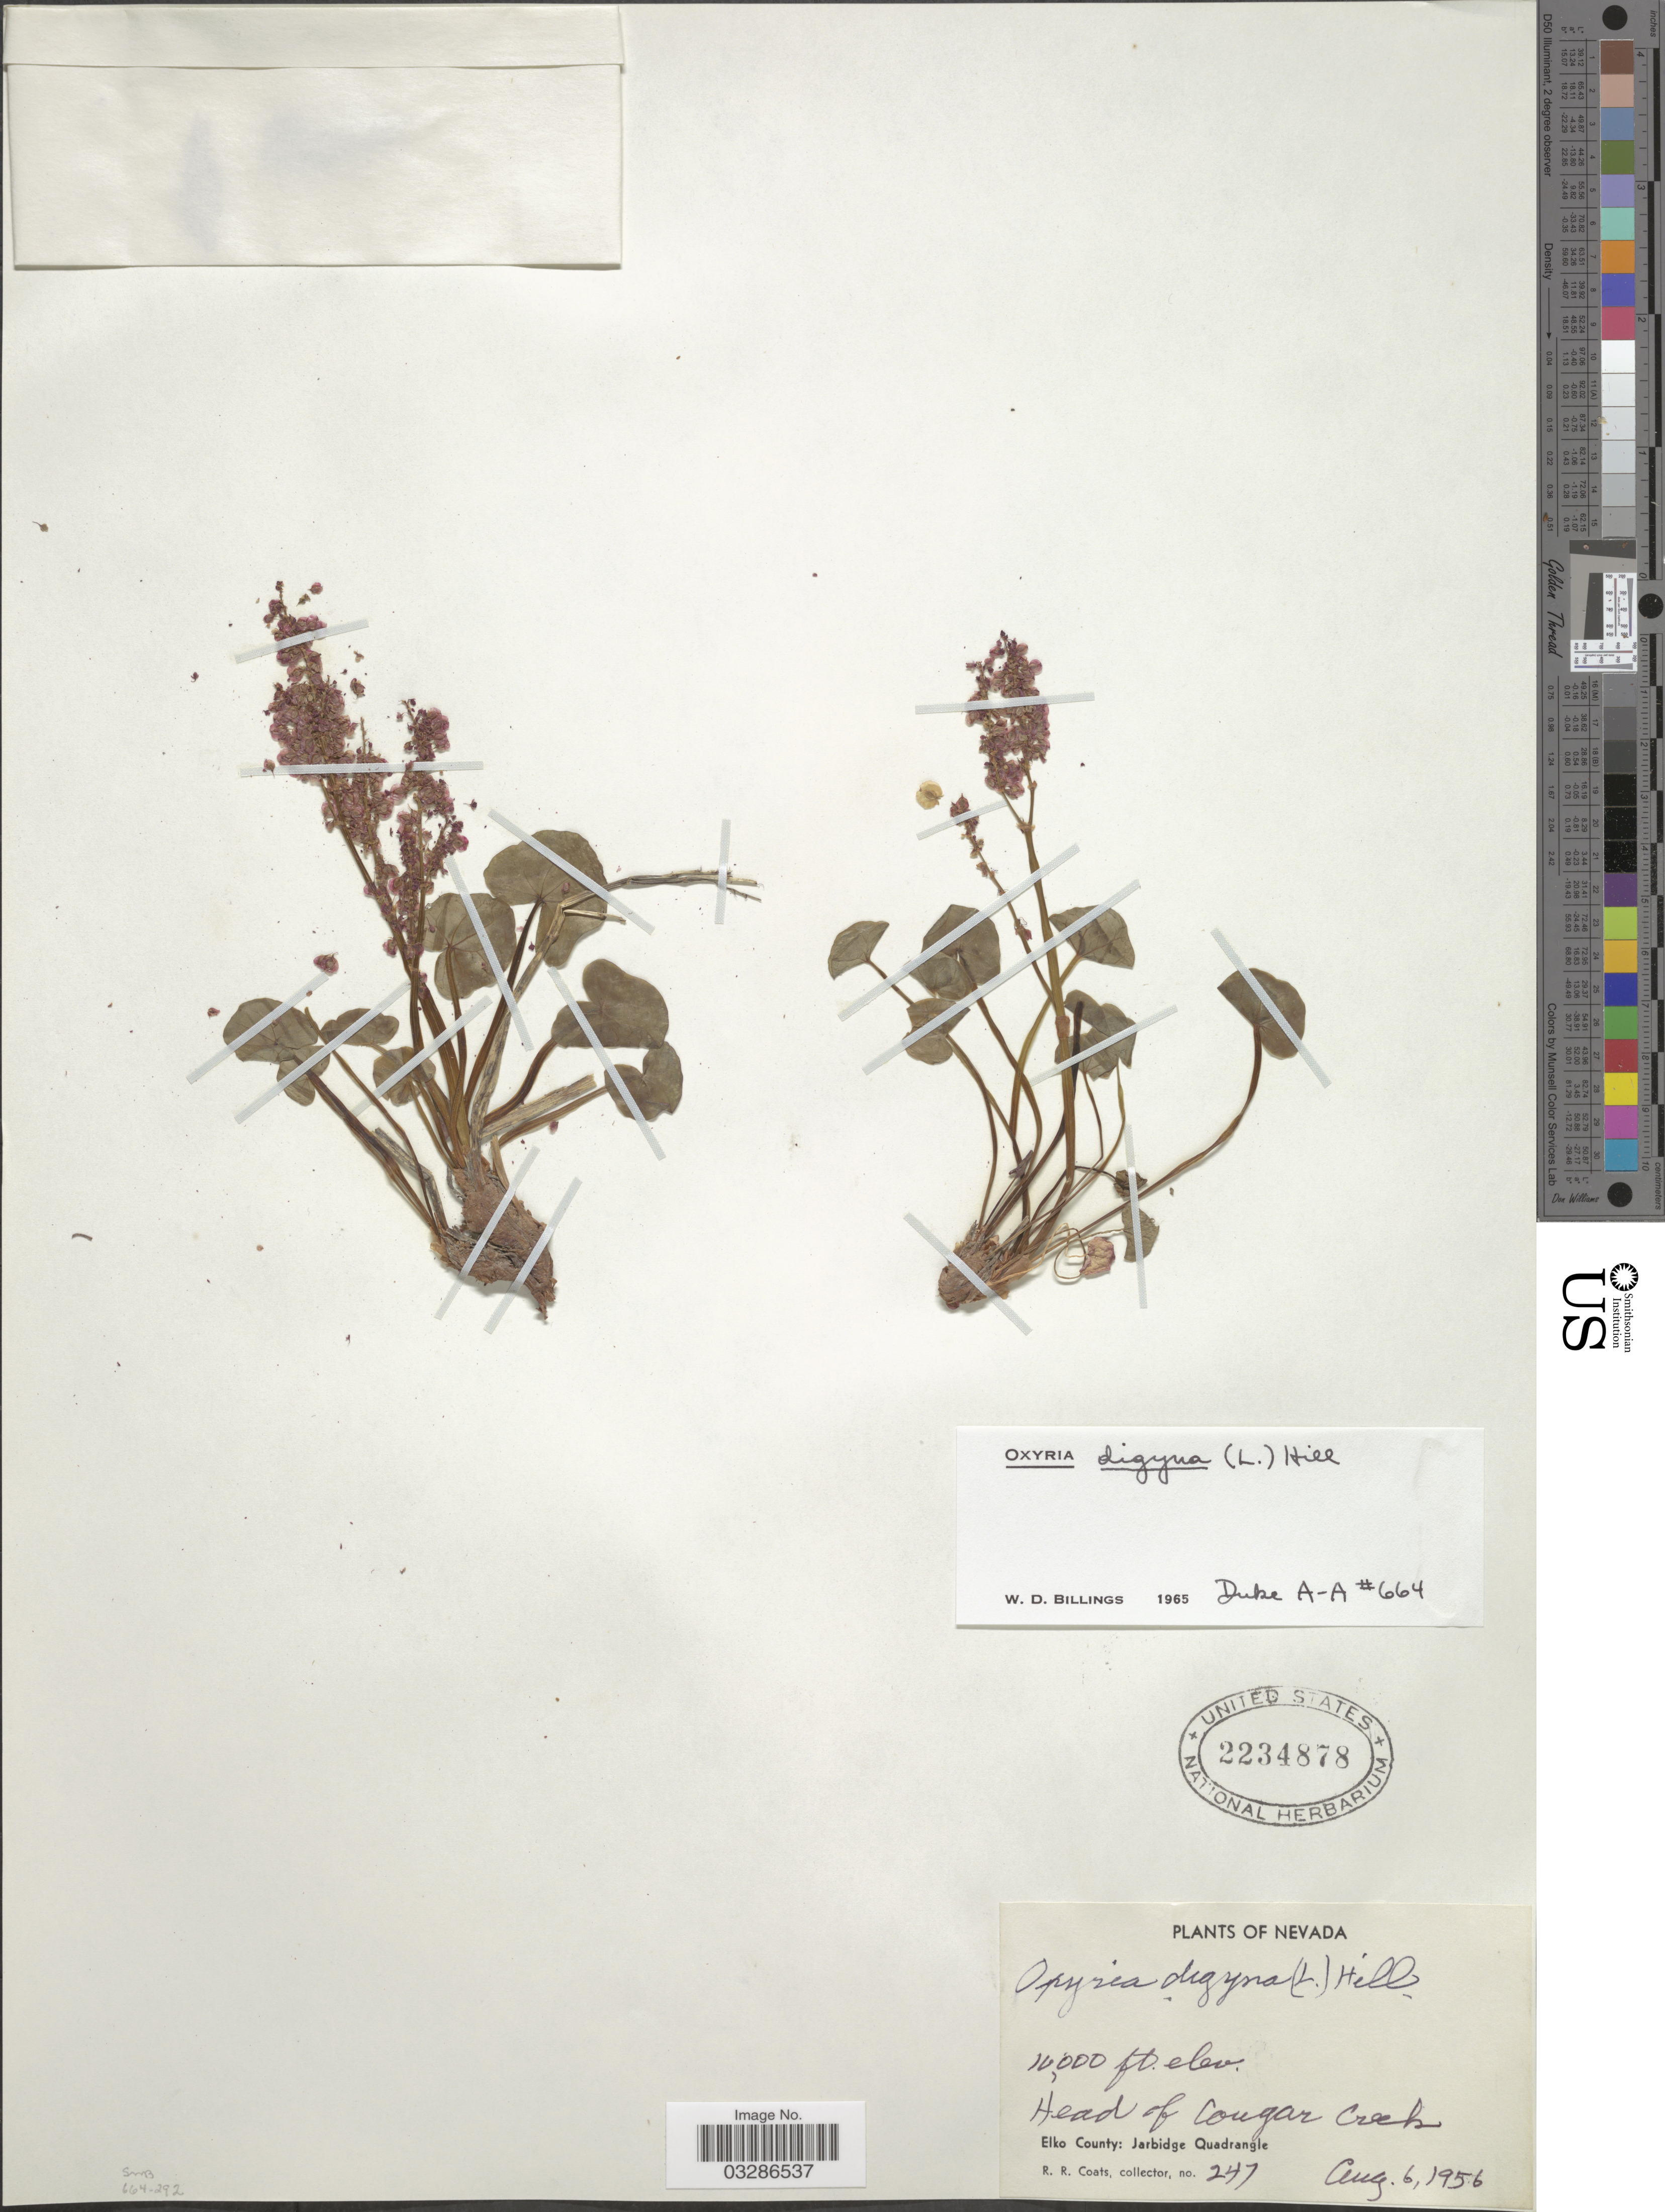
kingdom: Plantae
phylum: Tracheophyta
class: Magnoliopsida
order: Caryophyllales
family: Polygonaceae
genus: Oxyria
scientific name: Oxyria digyna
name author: (L.) Hill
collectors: R. Coats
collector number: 247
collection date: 1956-08-06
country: United States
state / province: Nevada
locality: Head of Cougar Creek, Elko County: Jarbidge Quadrangle.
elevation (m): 3048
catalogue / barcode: US 2234878